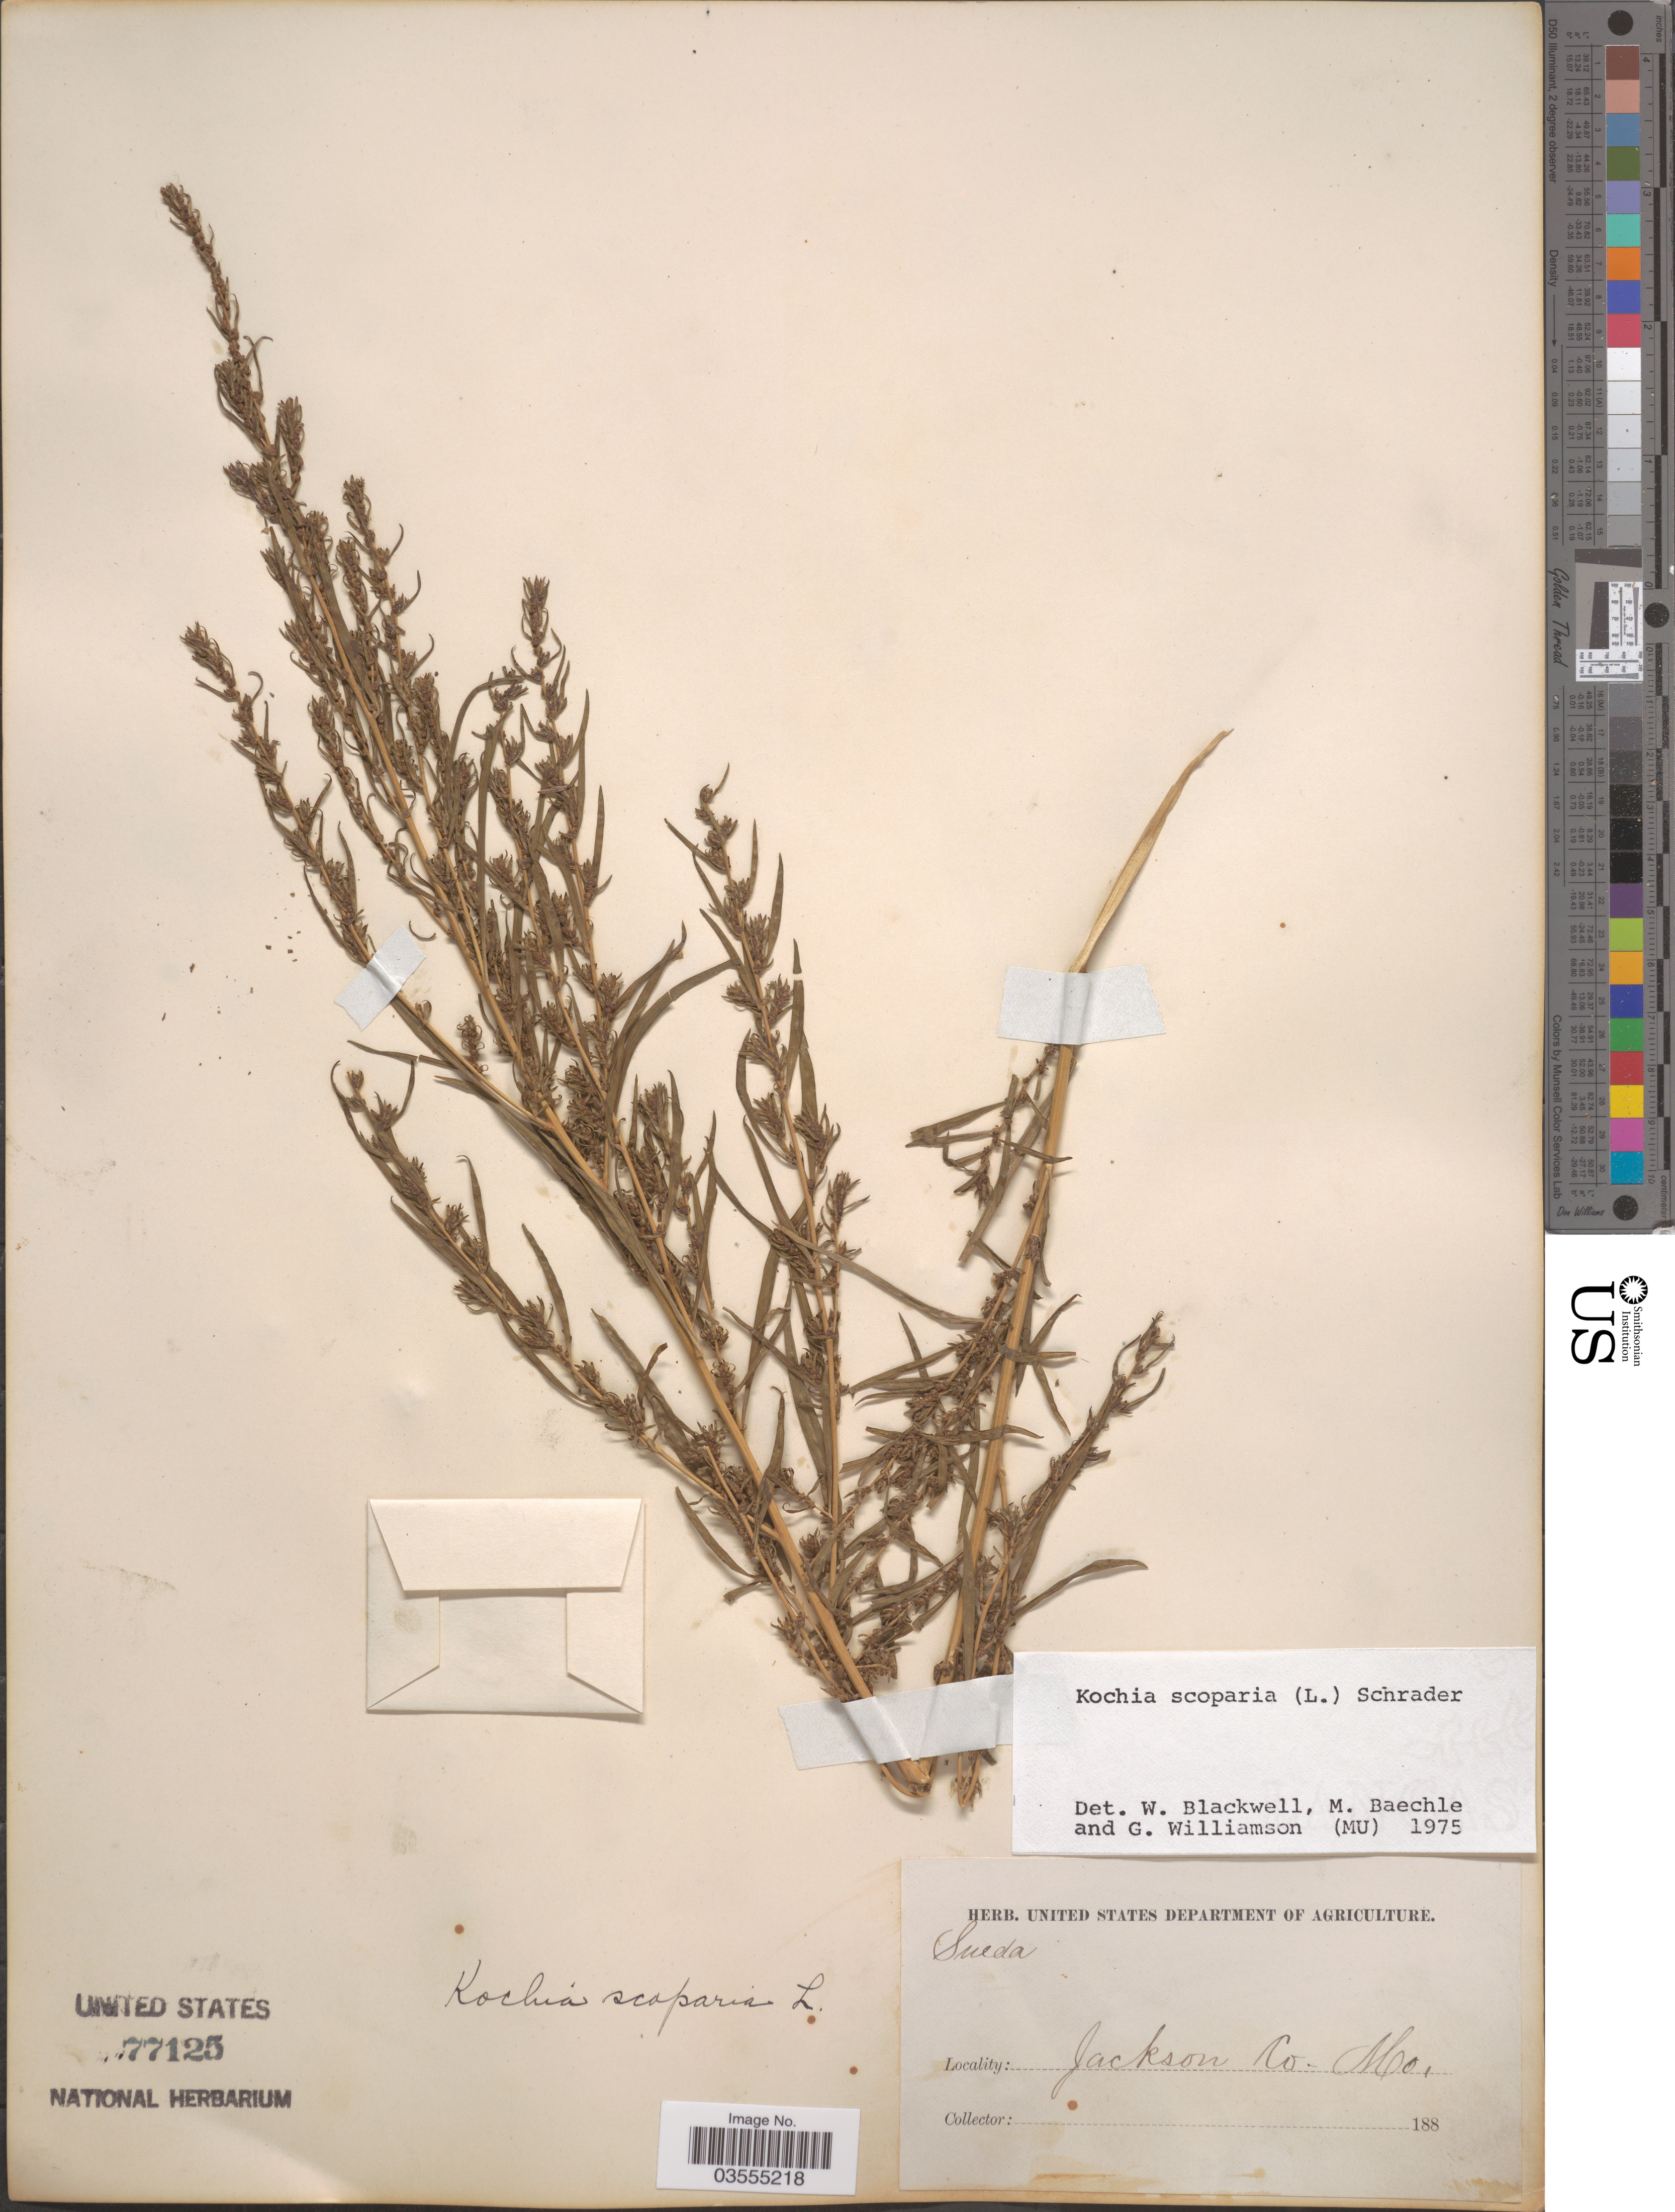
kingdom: Plantae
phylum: Tracheophyta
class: Magnoliopsida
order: Caryophyllales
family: Amaranthaceae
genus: Bassia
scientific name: Bassia scoparia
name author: (L.) Voss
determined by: U.S. National Herbarium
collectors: Facchini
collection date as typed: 188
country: United States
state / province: Missouri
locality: Jackson Co.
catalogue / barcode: US 77125